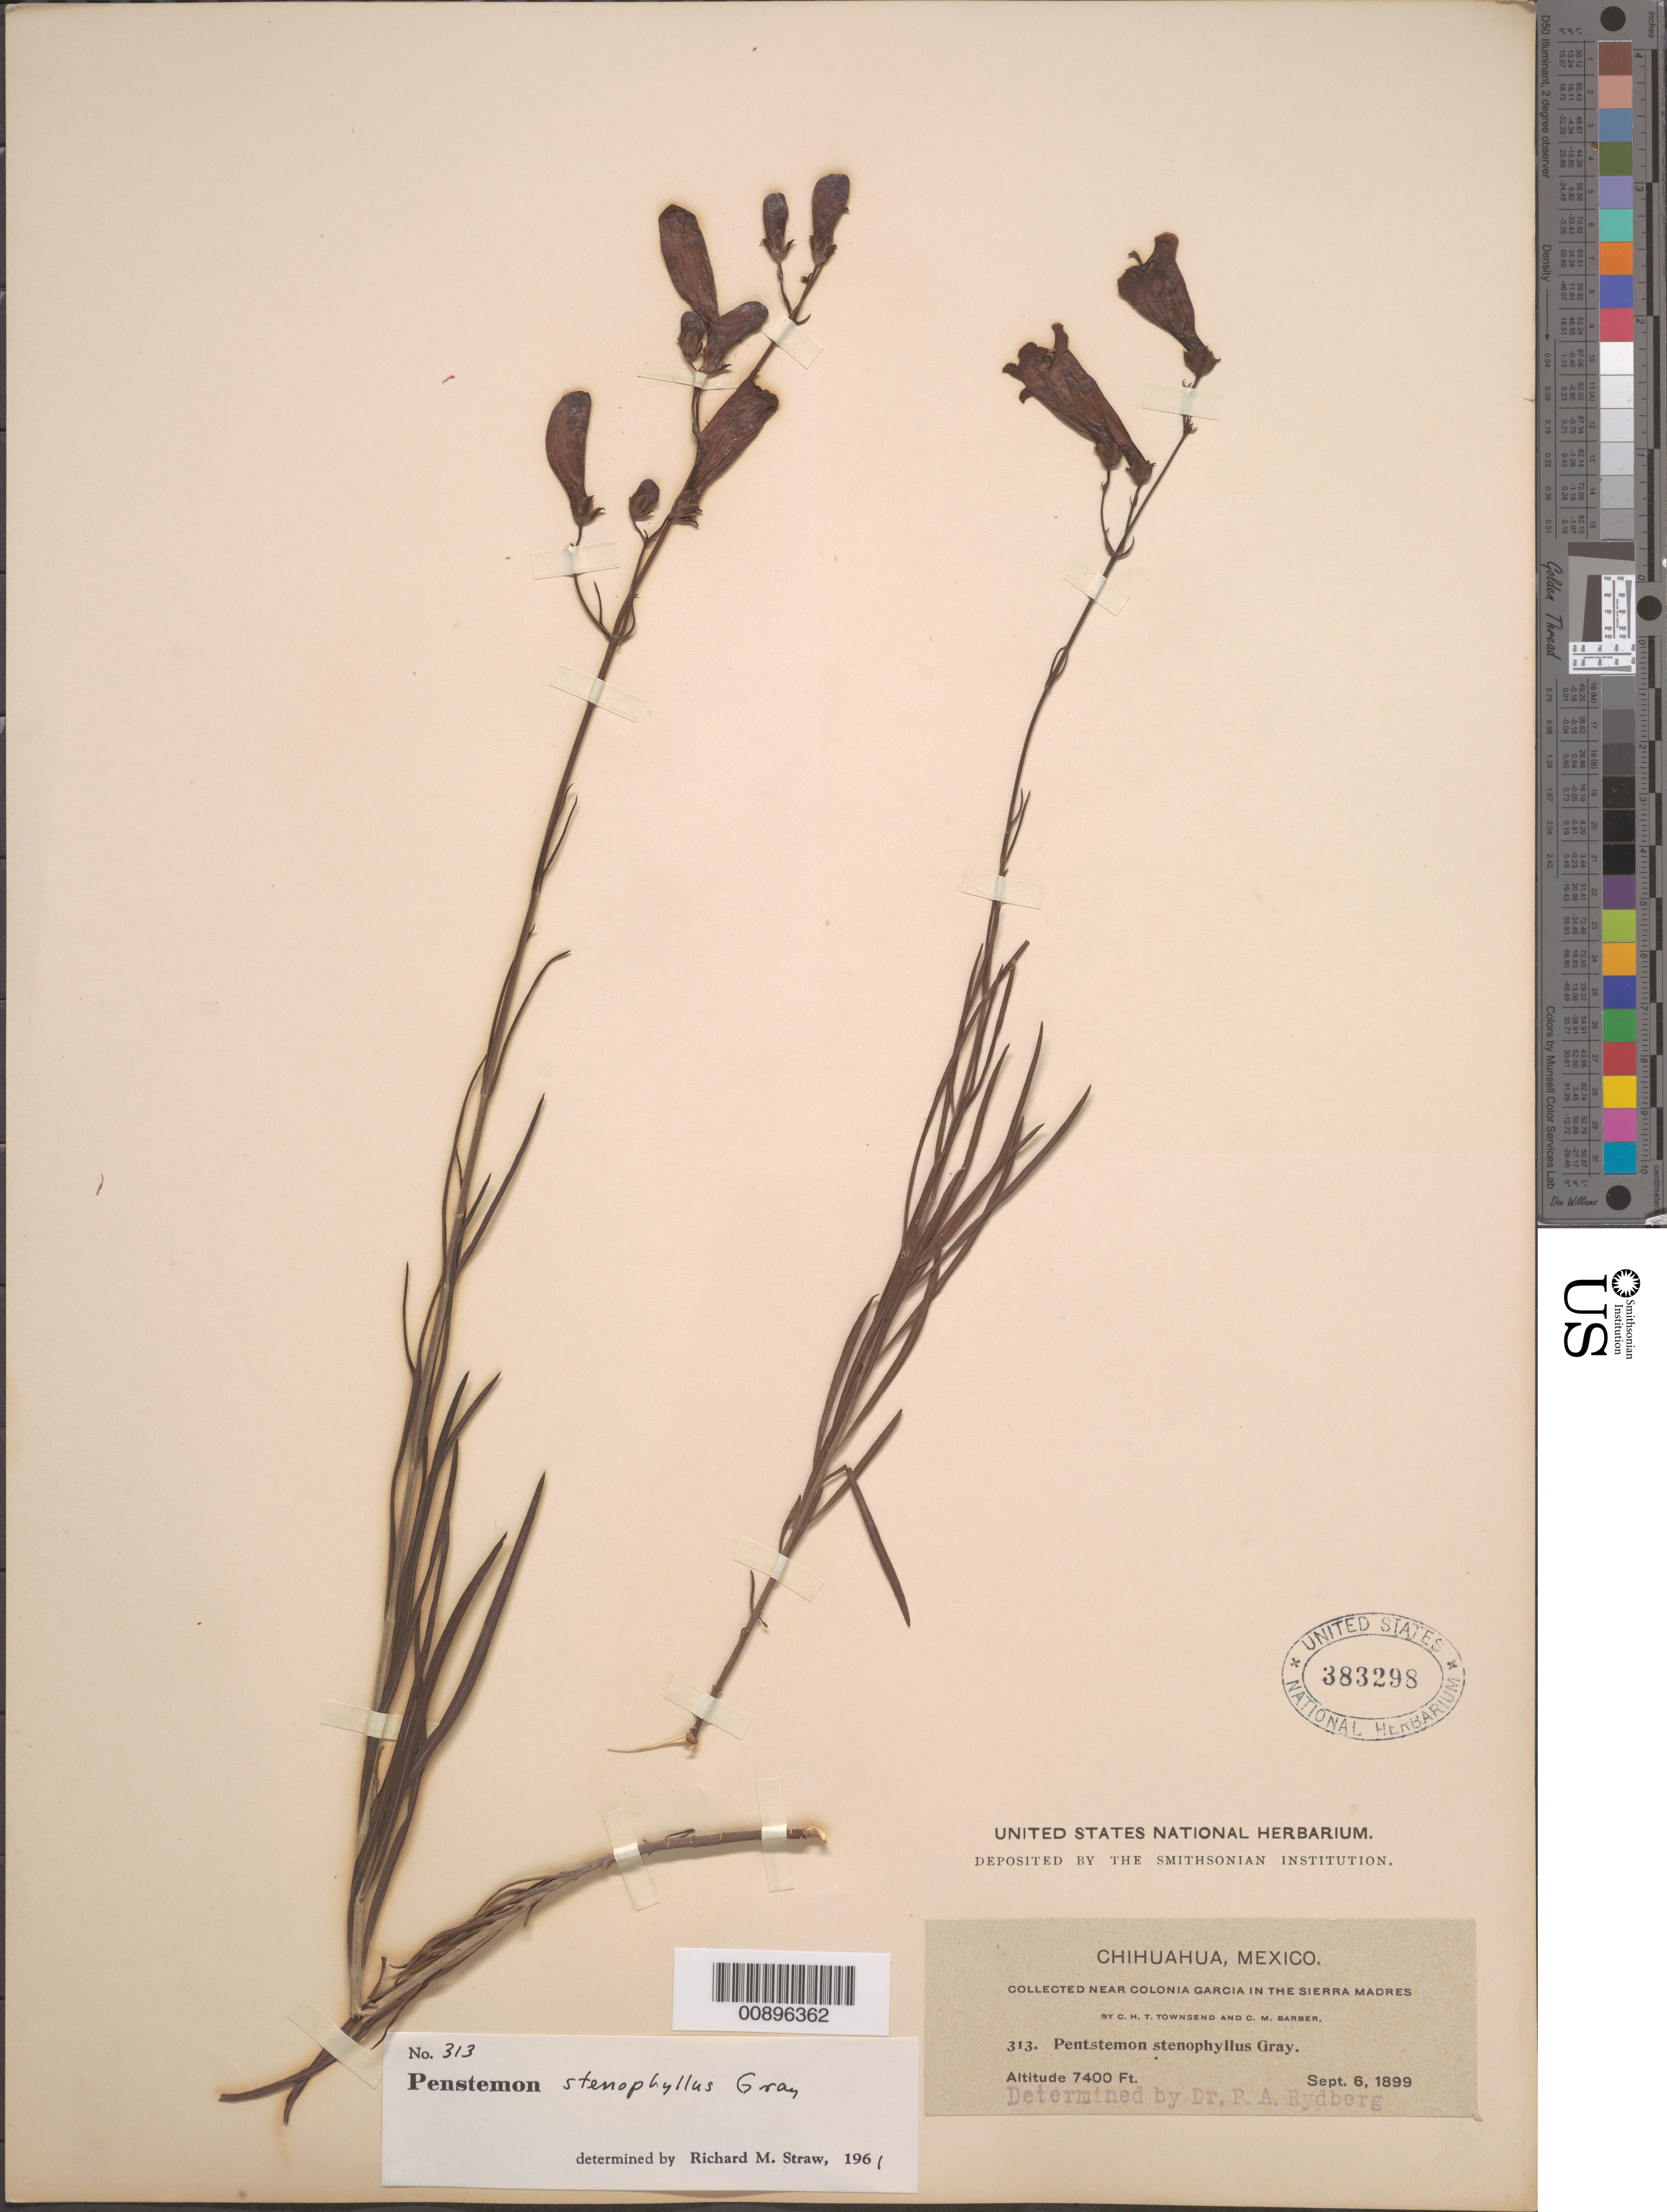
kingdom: Plantae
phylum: Tracheophyta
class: Magnoliopsida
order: Lamiales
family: Plantaginaceae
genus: Penstemon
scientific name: Penstemon stenophyllus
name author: A. Gray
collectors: C. H. T. Townsend & C. Barber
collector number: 313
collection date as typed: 06 Sep 1899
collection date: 1899-09-06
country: Mexico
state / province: Chihuahua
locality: Near Colonia García in the Sierra Madre, Chihuahua.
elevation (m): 2256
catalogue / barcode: US 383298